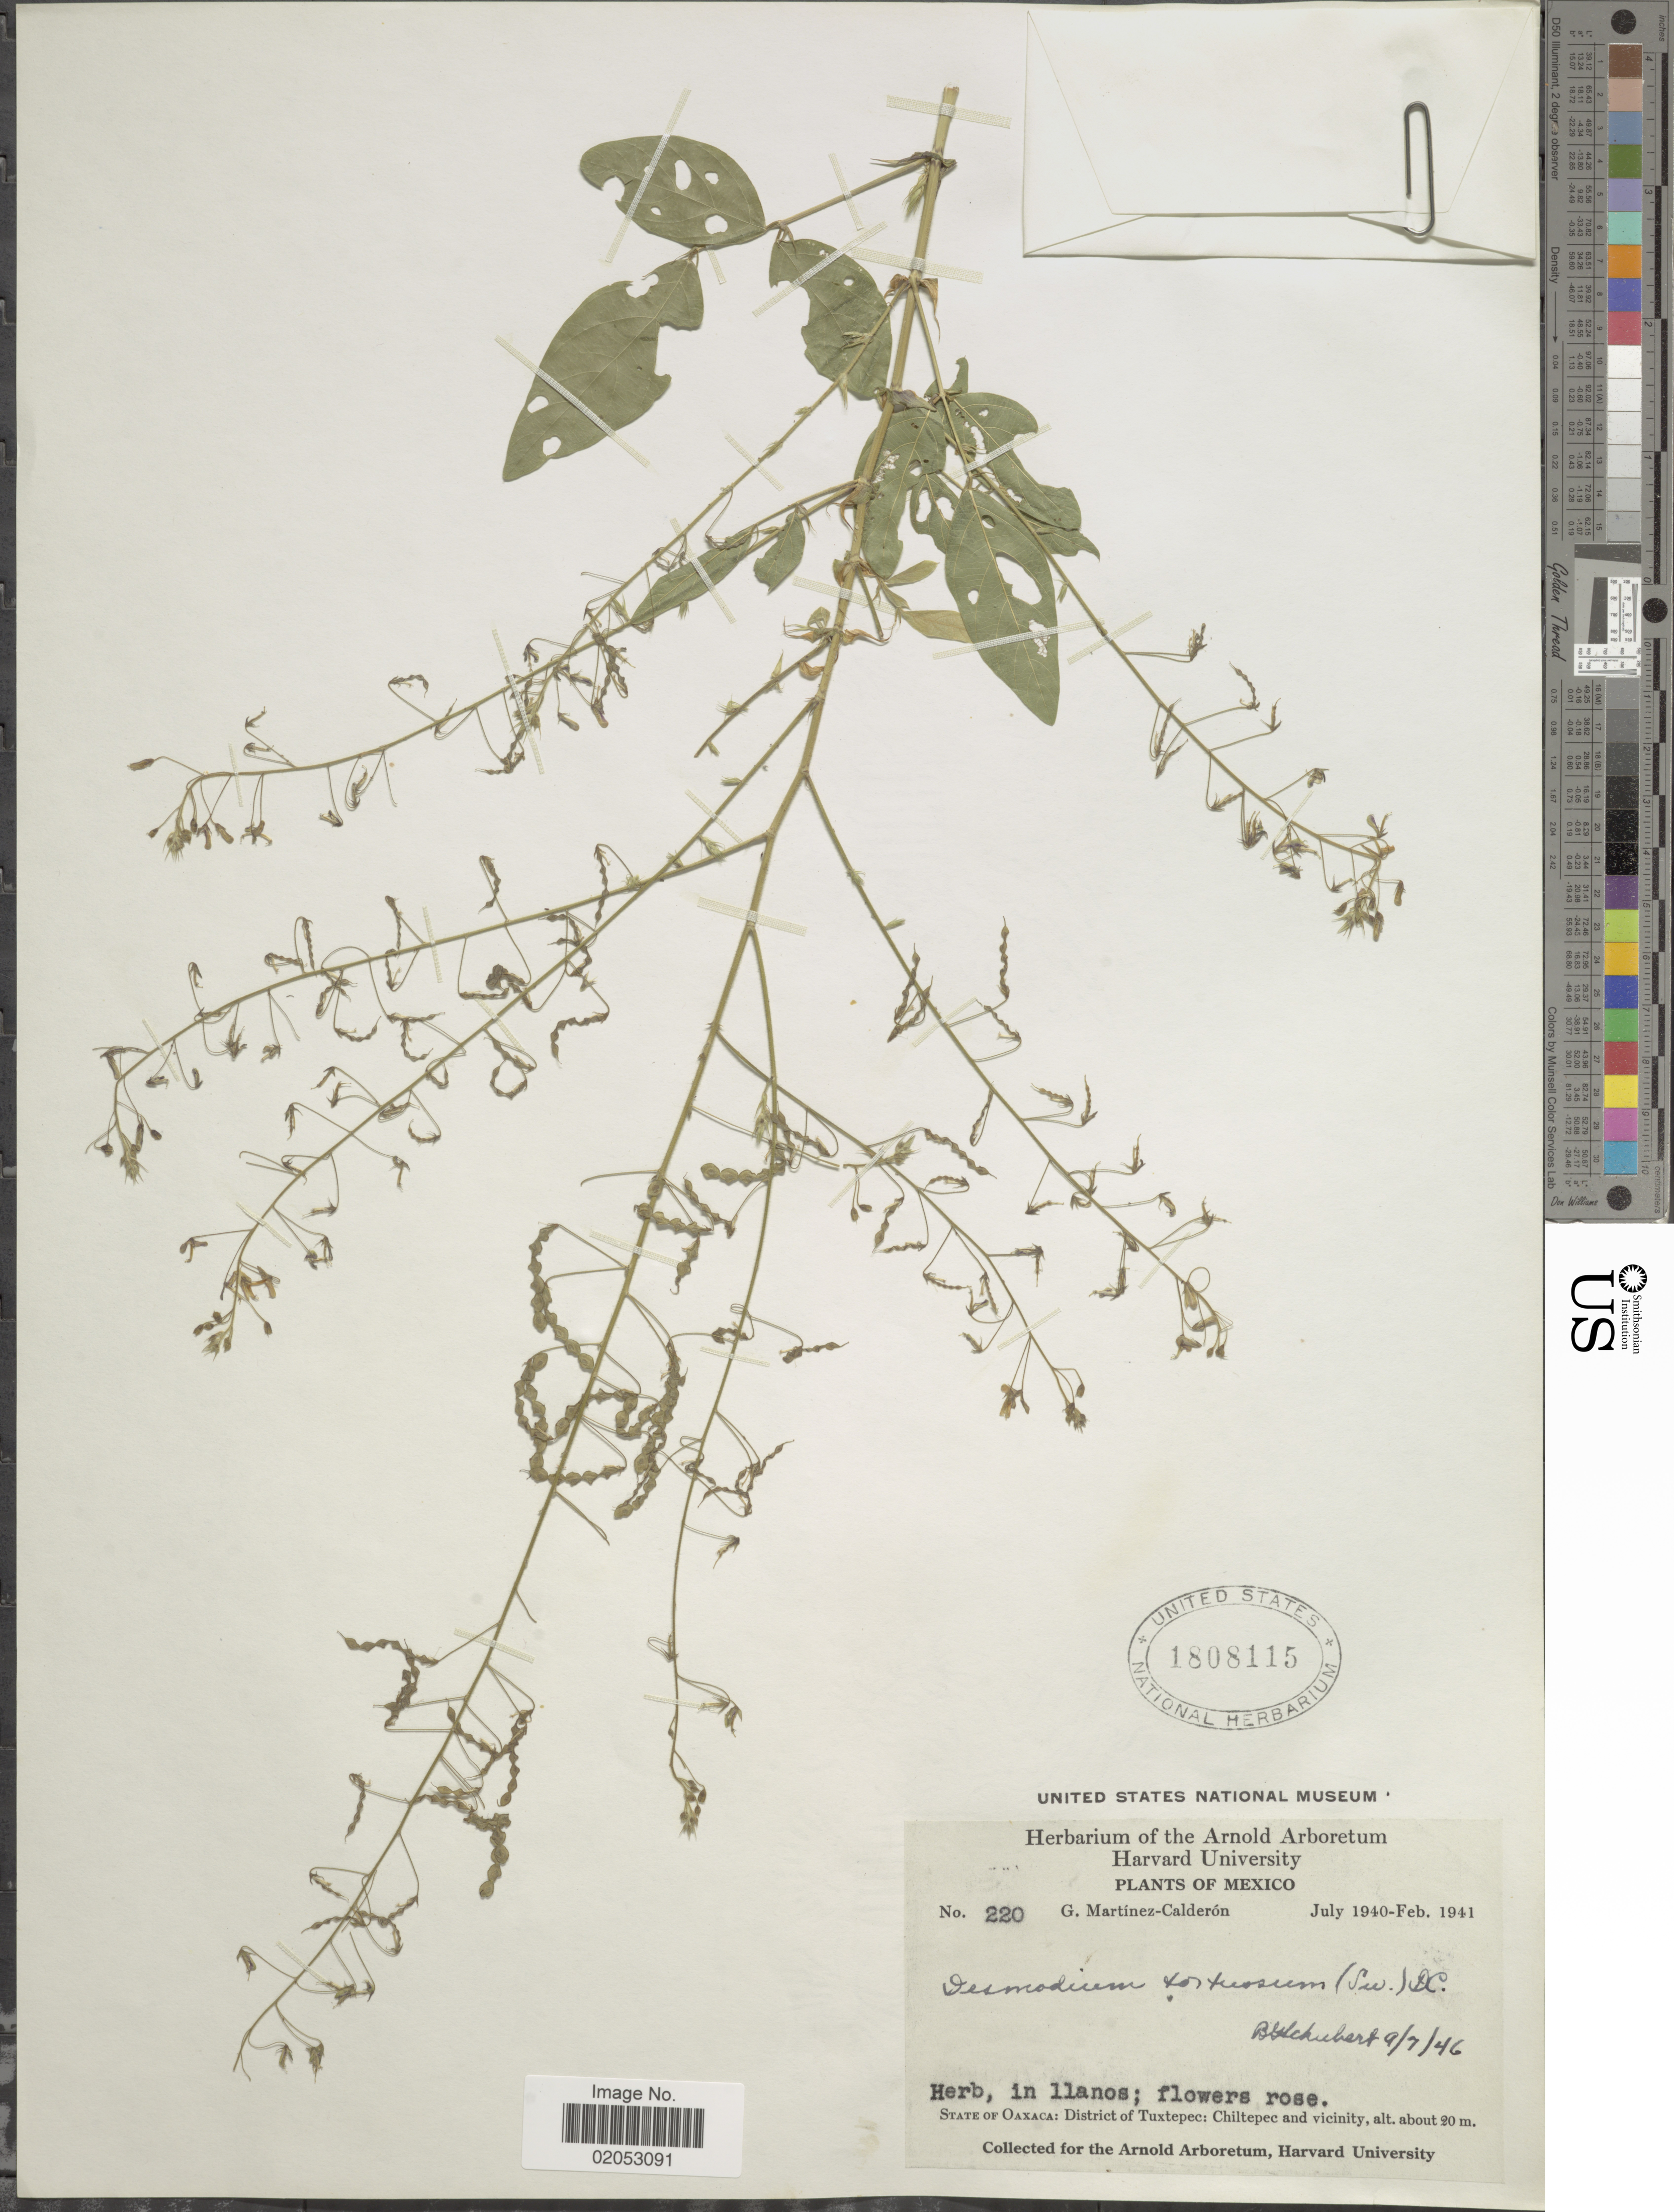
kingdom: Plantae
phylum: Tracheophyta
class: Magnoliopsida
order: Fabales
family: Fabaceae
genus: Desmodium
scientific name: Desmodium tortuosum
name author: (Sw.) DC.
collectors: G. Martinez-C.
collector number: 220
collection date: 1940-07/1941-02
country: Mexico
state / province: Oaxaca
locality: State of Oaxaca: District of Tuxtepec: Chiltepec and vicinity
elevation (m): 20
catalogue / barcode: US 1808115